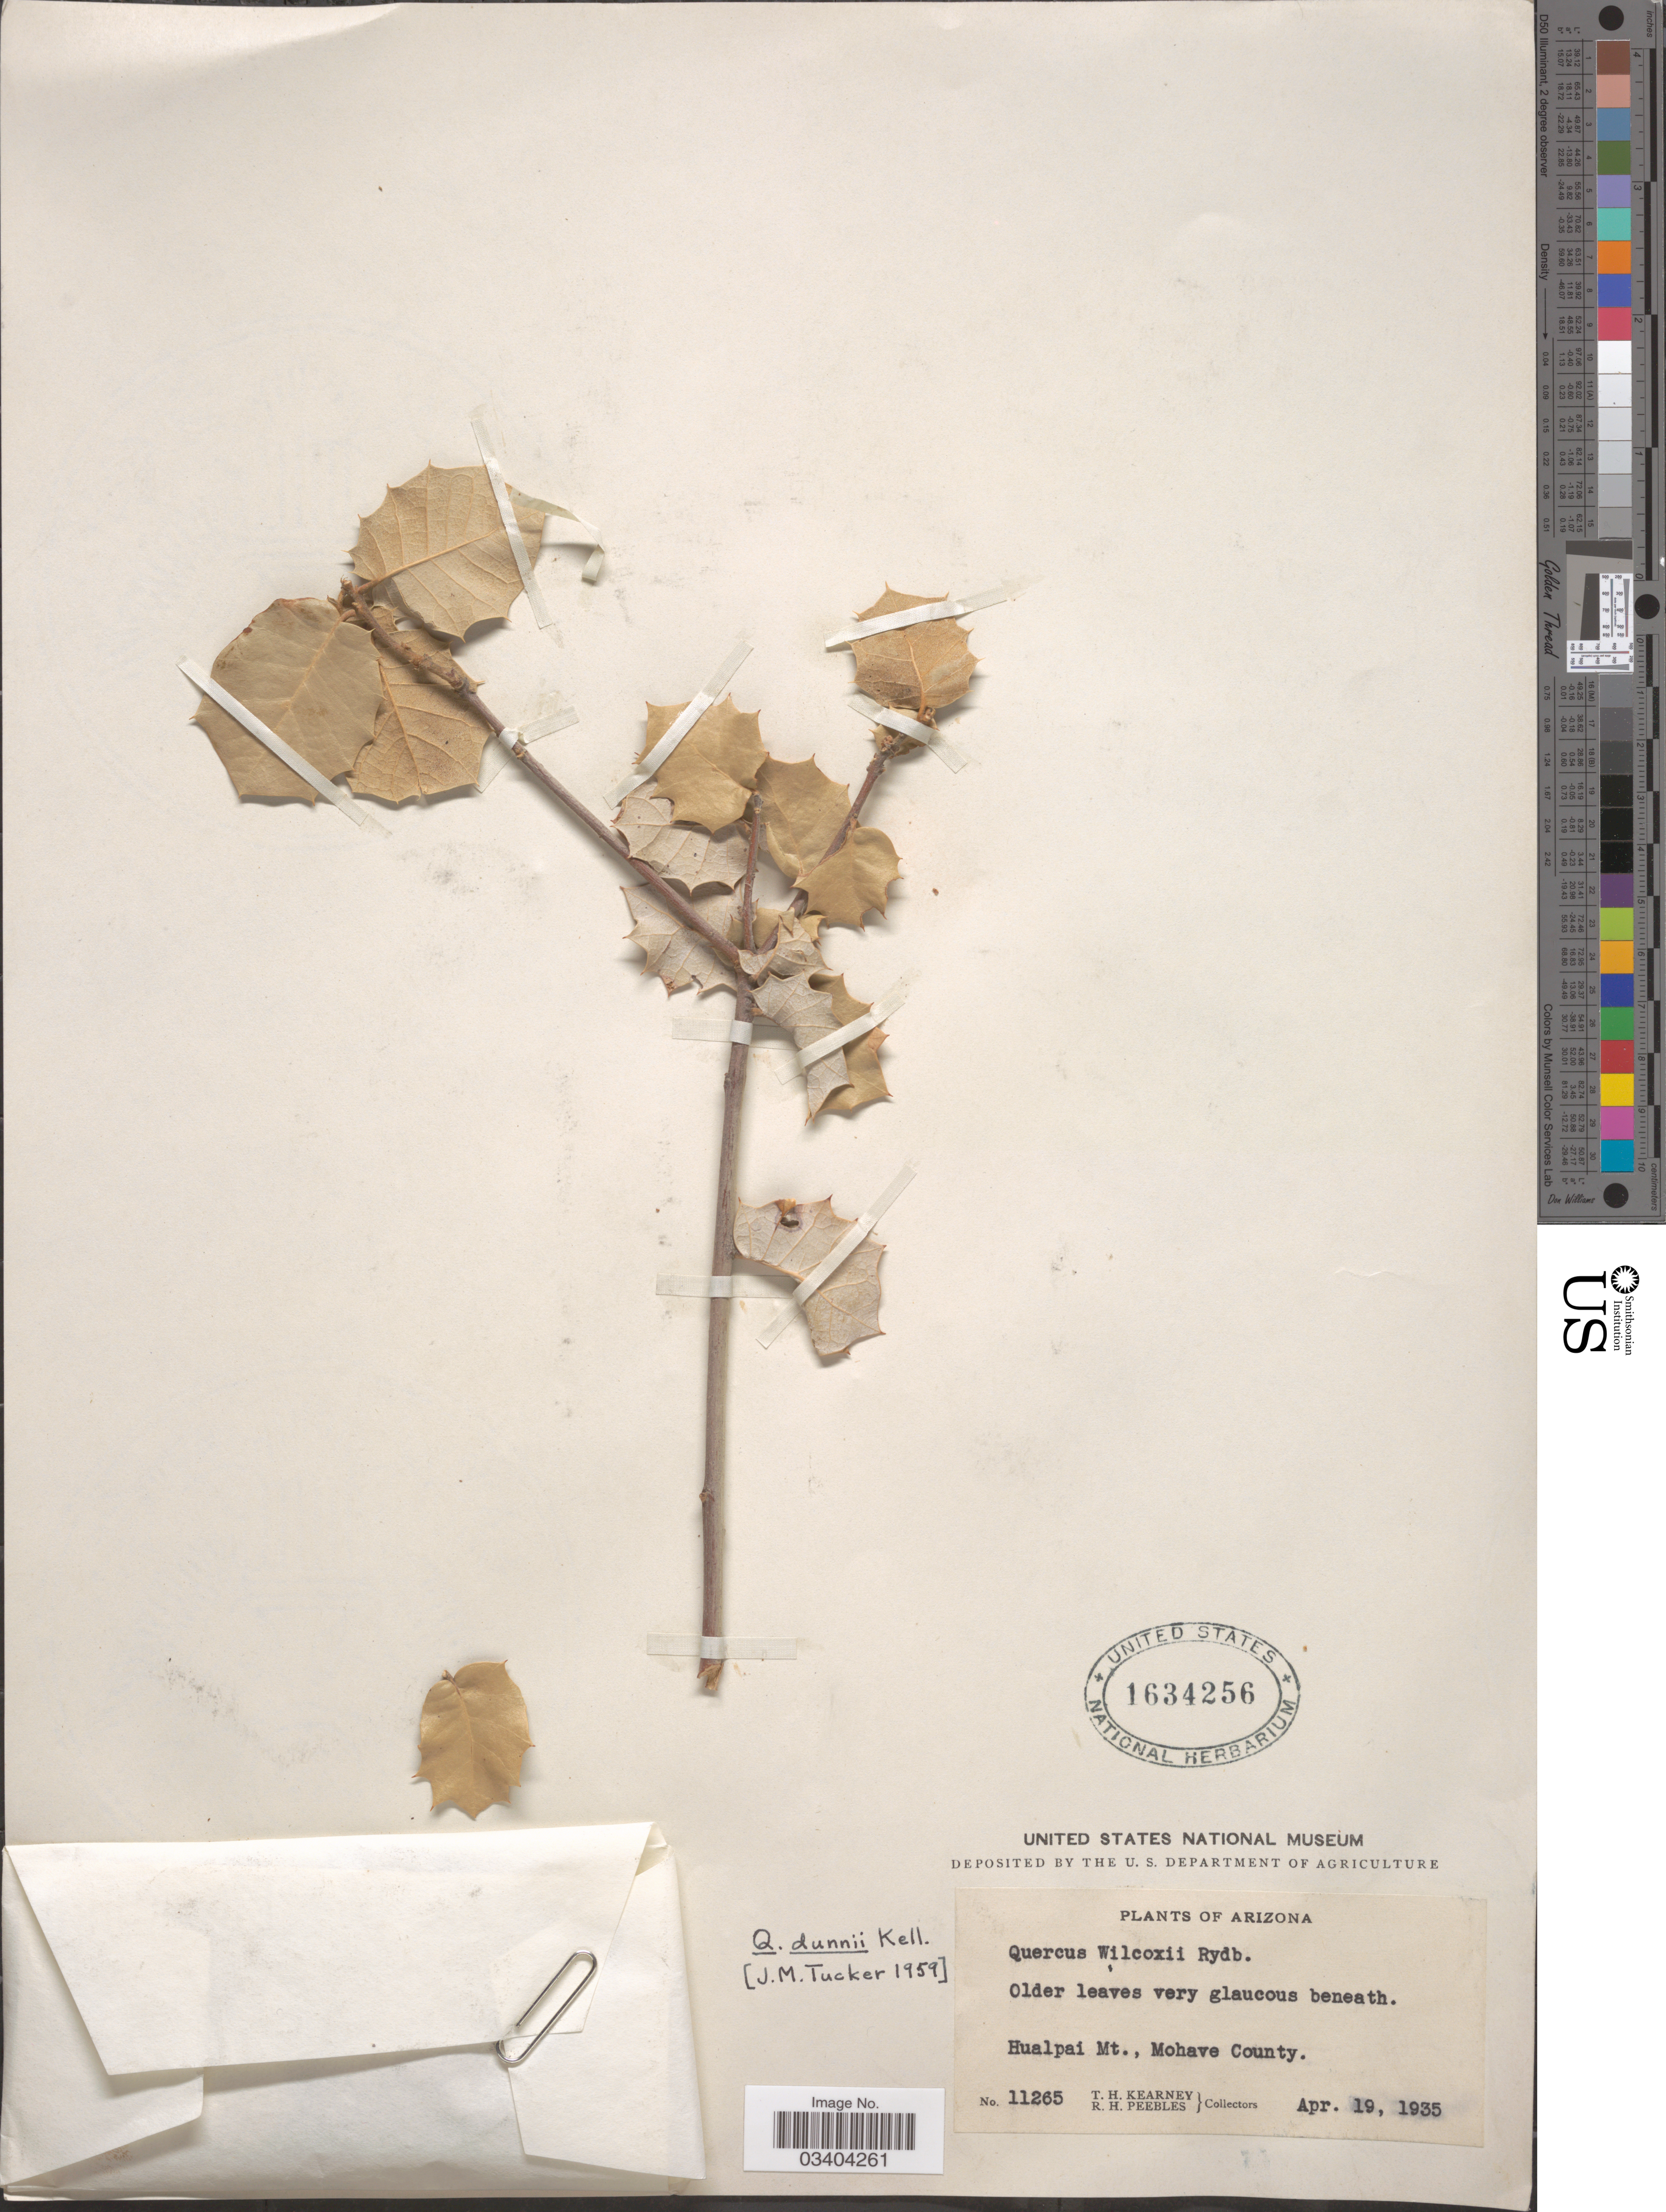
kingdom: Plantae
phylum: Tracheophyta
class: Magnoliopsida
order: Fagales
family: Fagaceae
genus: Quercus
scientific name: Quercus dunnii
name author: Kellogg ex Curran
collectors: T. H. Kearney & R. H. Peebles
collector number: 11265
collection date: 1935-04-19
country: United States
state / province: Arizona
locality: Hualpai Mt., Mohave County.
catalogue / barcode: US 1634256